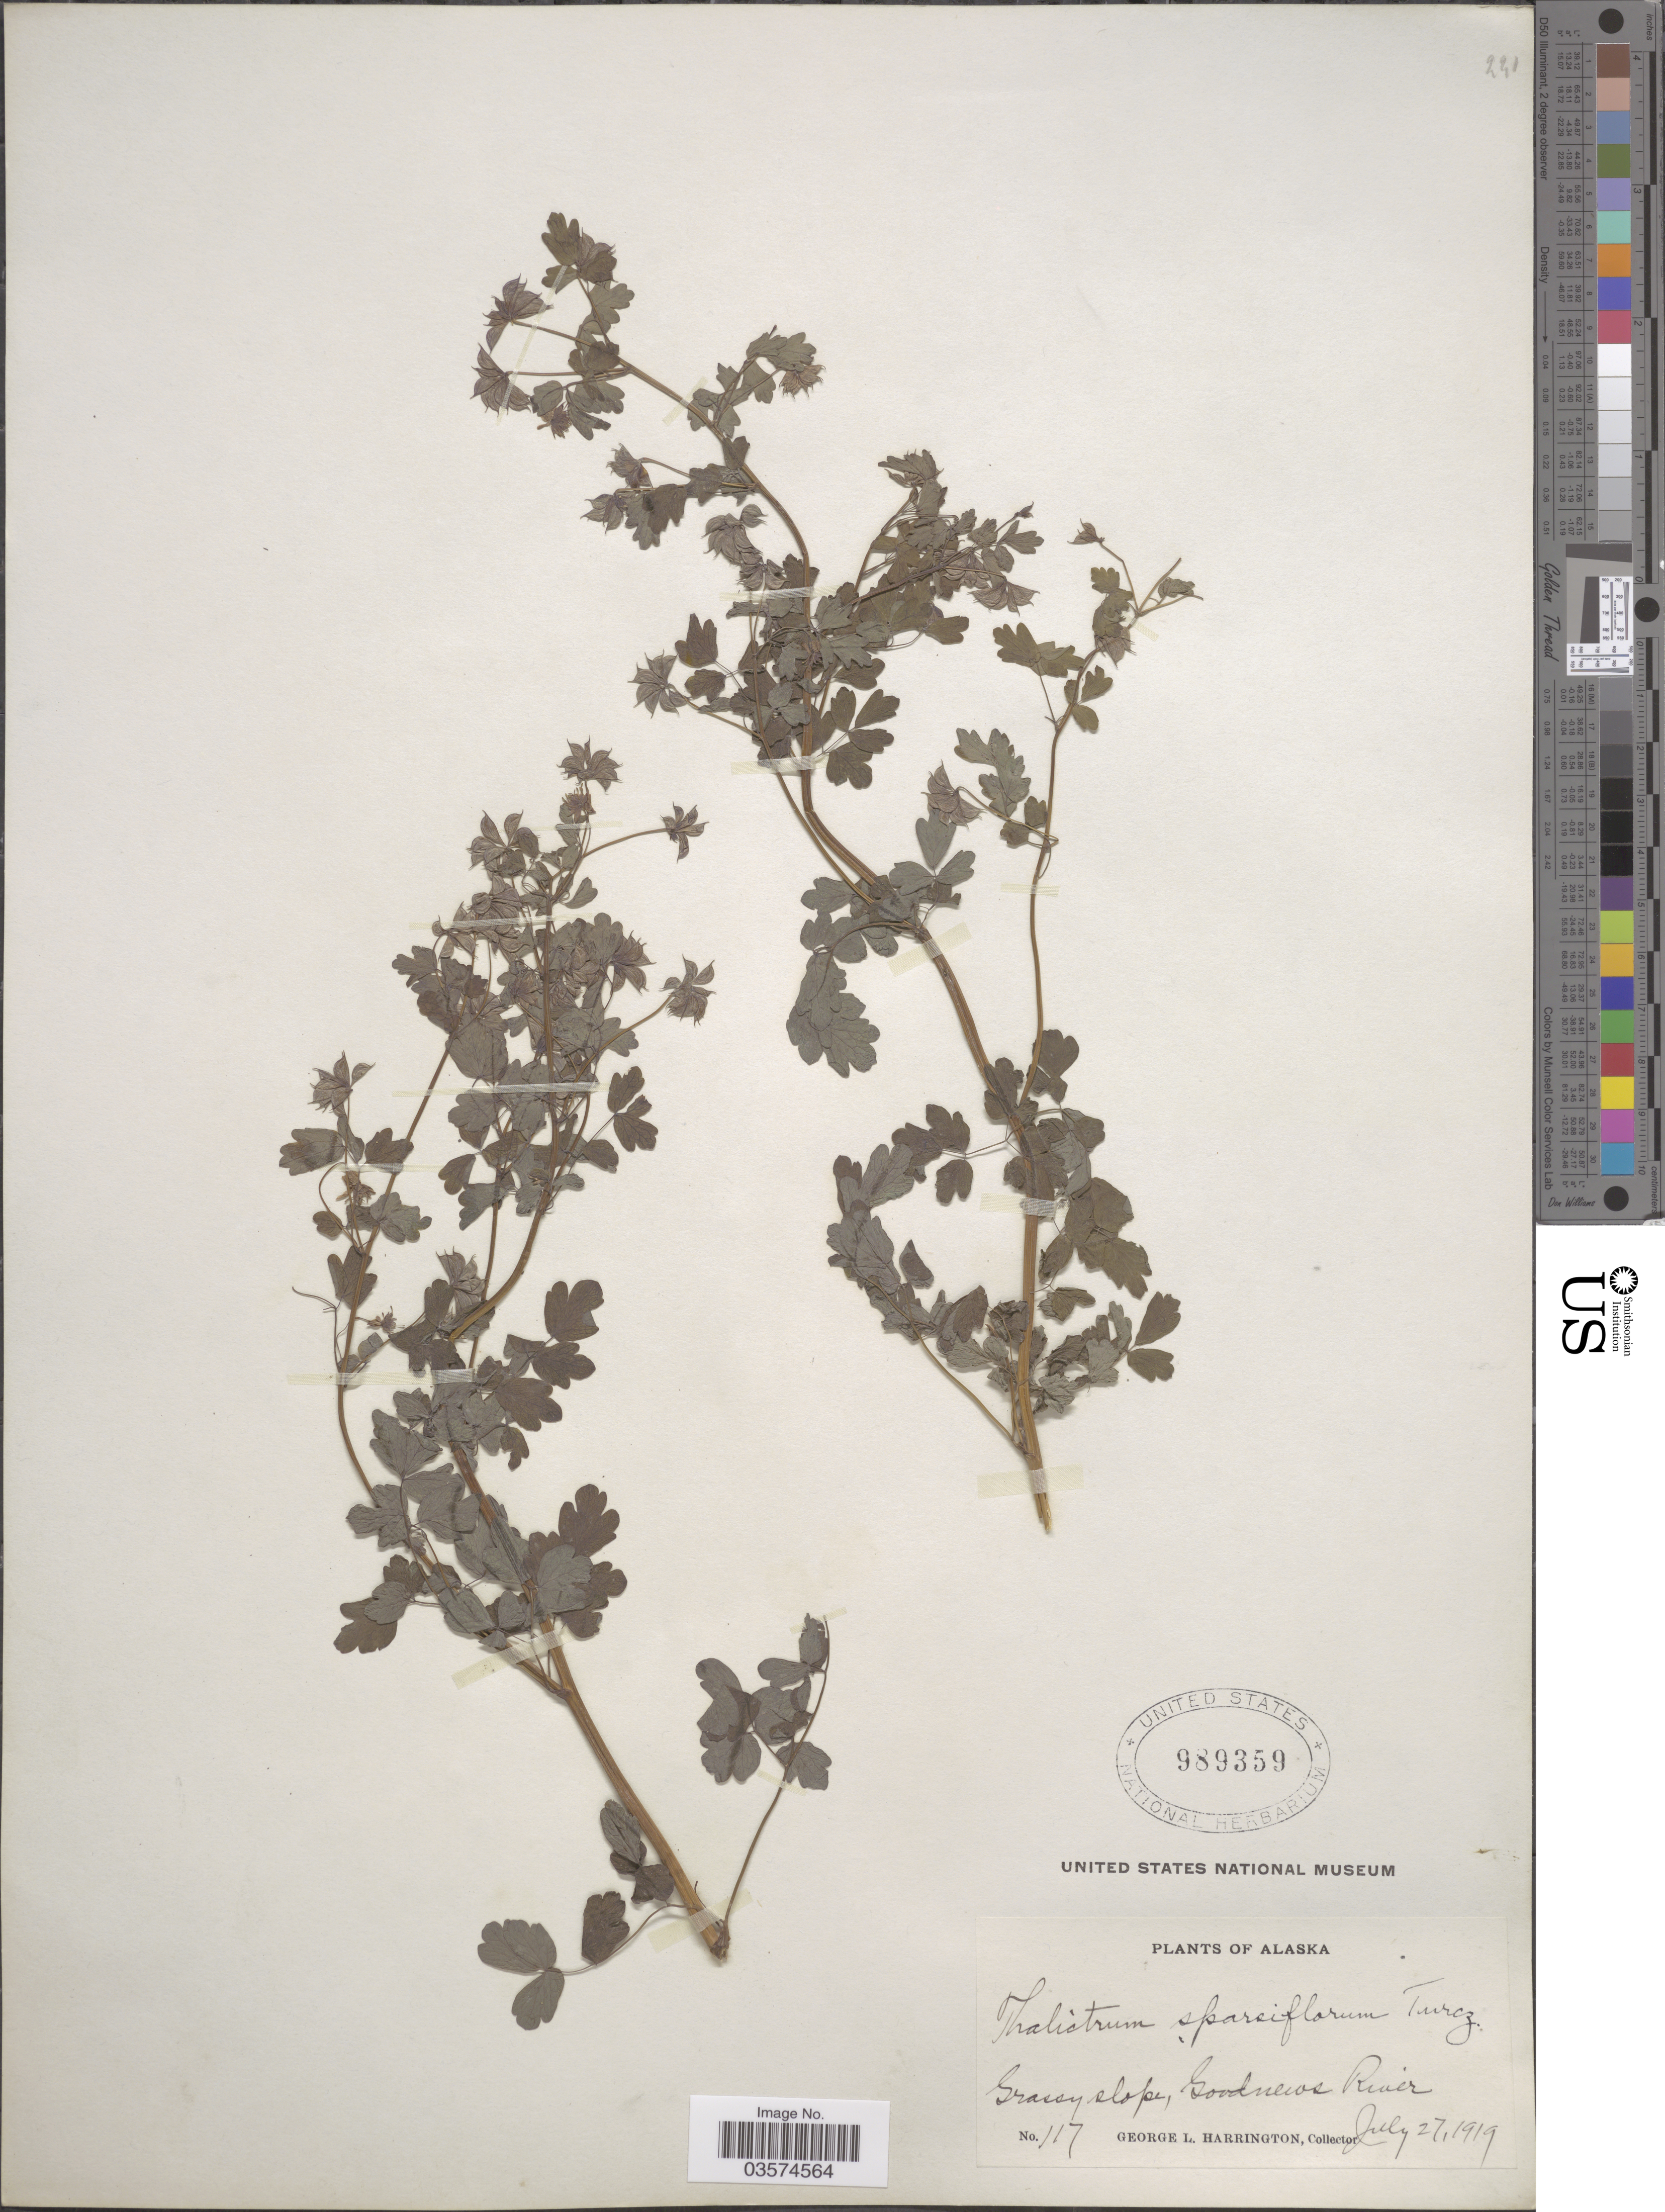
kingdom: Plantae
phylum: Tracheophyta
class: Magnoliopsida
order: Ranunculales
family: Ranunculaceae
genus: Thalictrum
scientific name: Thalictrum sparsiflorum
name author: Turcz. ex Fisch. & C.A. Mey.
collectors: G. Harrington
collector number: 117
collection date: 1919-07-27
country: United States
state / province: Alaska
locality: Grassy slope, Goodnews River.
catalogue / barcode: US 989359